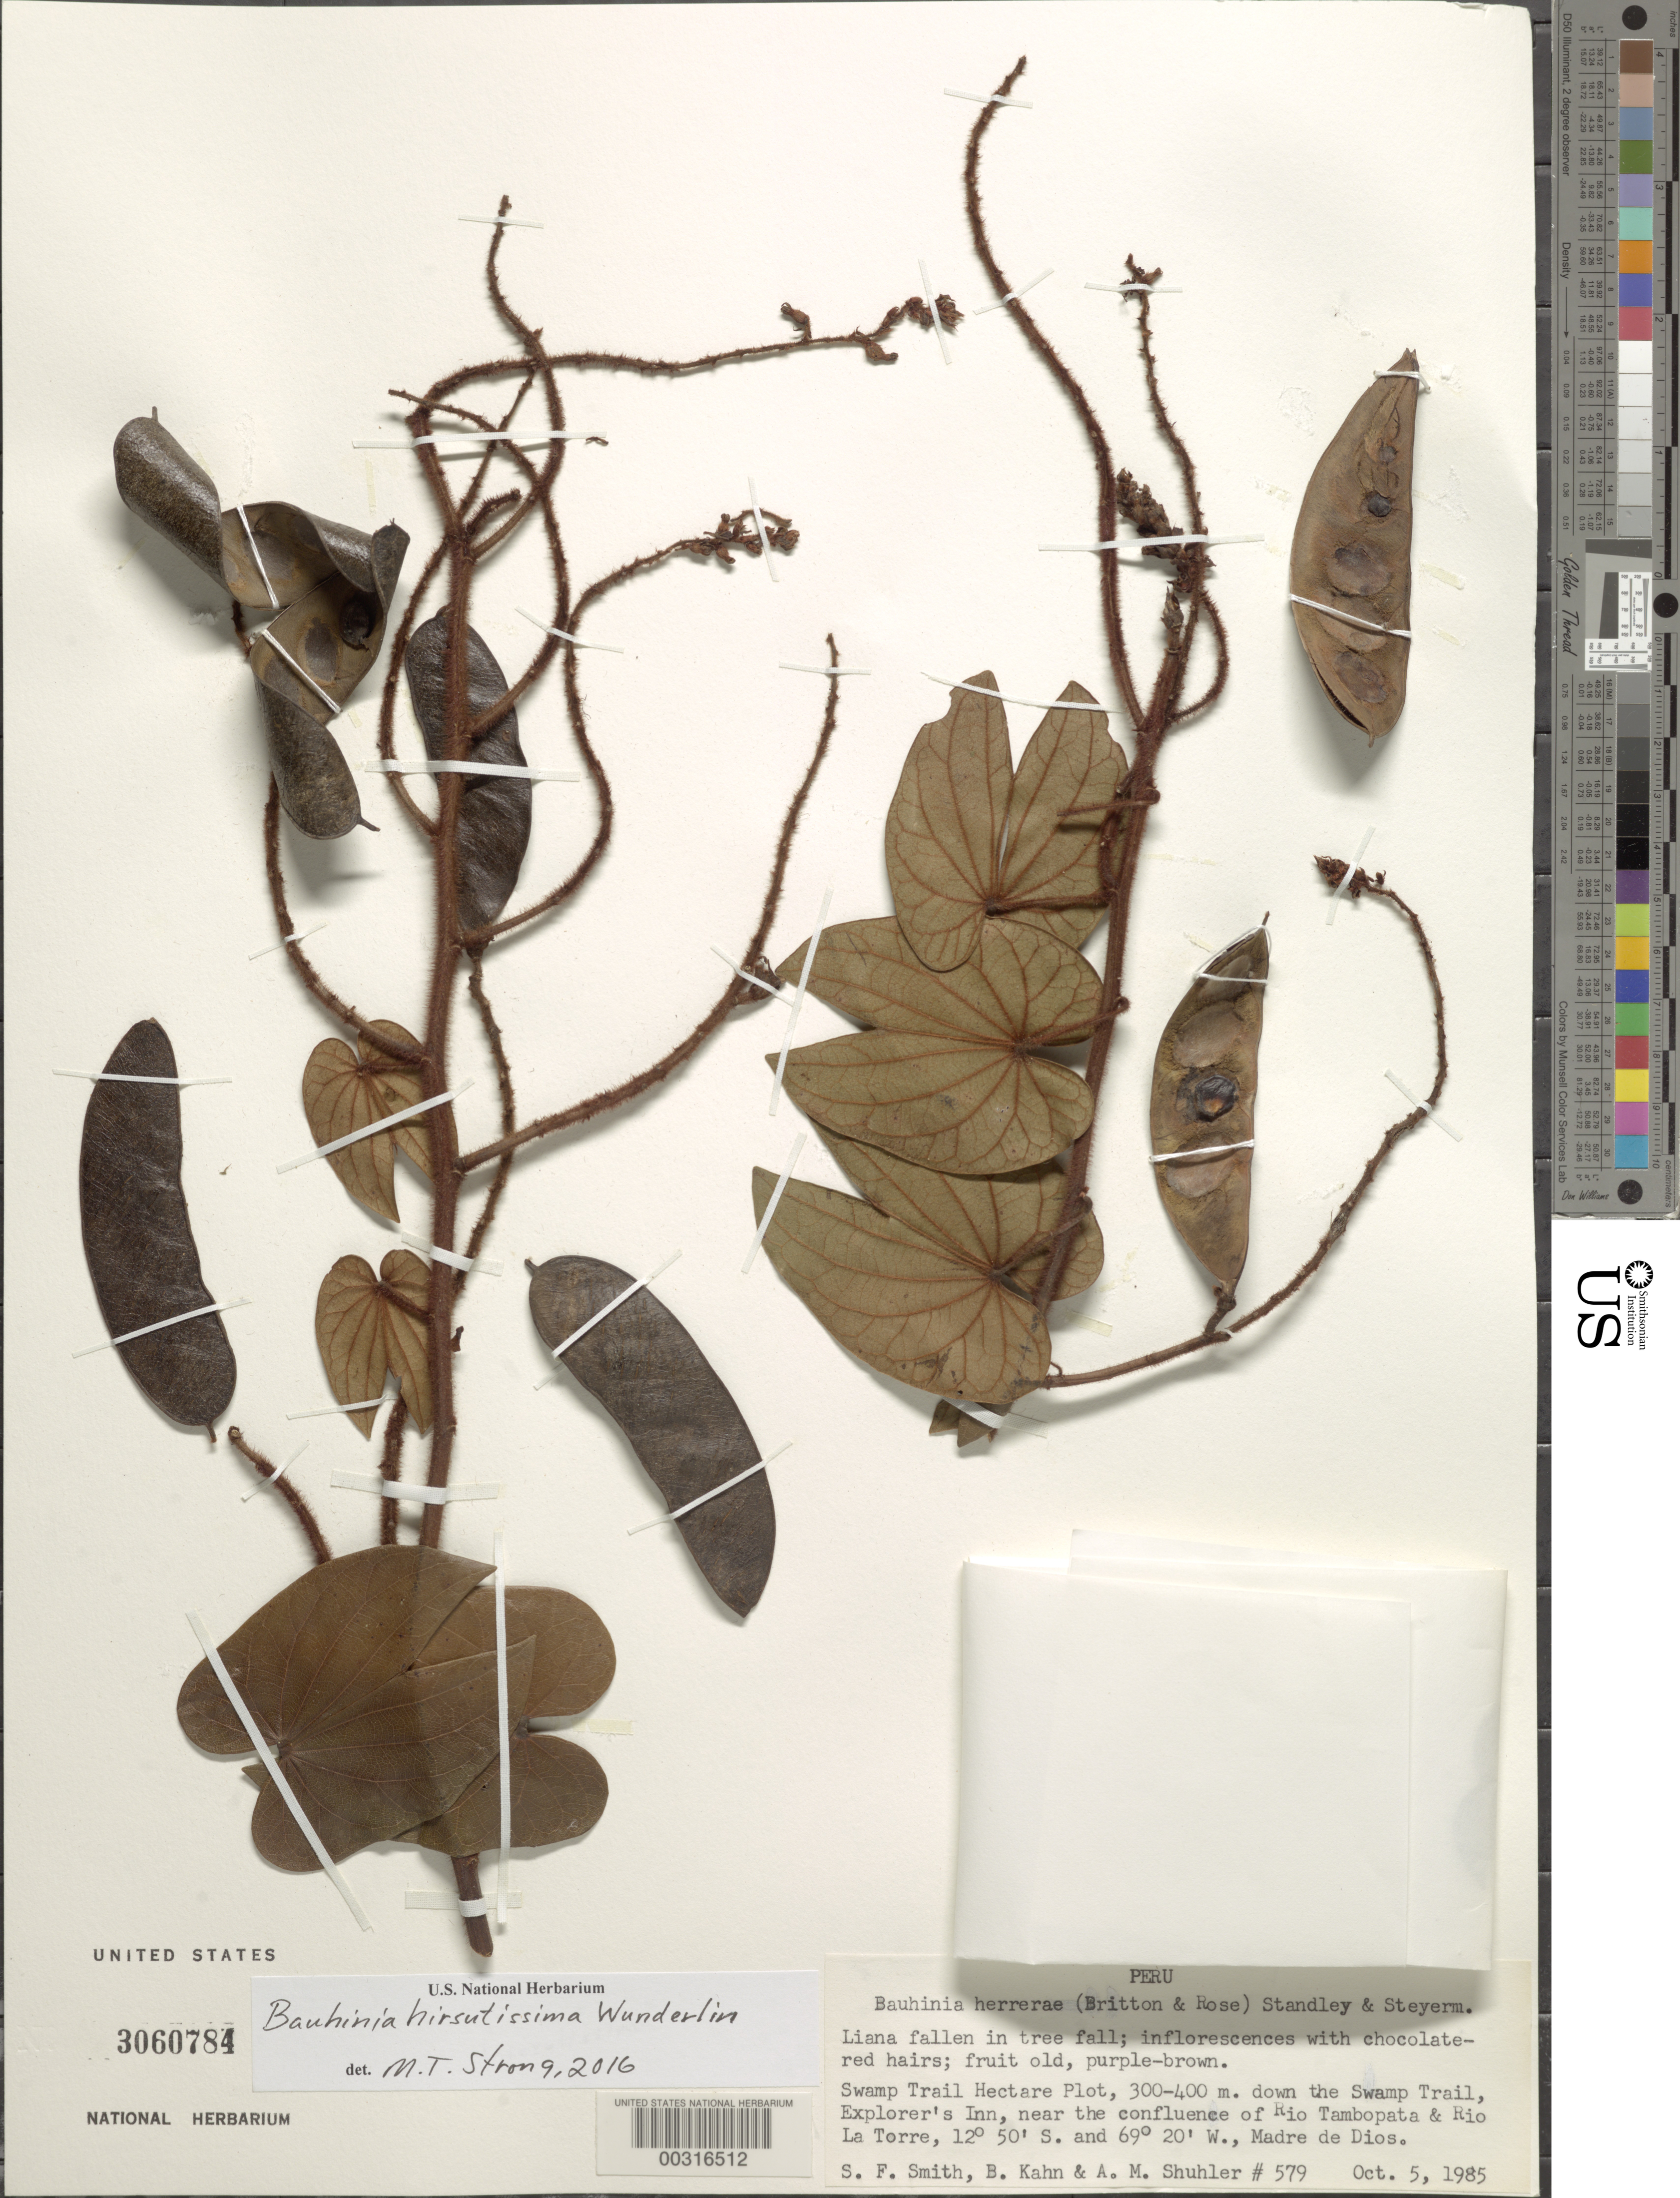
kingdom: Plantae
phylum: Tracheophyta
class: Magnoliopsida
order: Fabales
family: Fabaceae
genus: Bauhinia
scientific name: Bauhinia hirsutissima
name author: Wunderlin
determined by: Strong, M. T., (US), Smithsonian Institution - National Museum of Natural History (UNITED STATES)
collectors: S.F. Smith, B. Kahn & A. Shuhler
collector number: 579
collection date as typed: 05 Oct 1985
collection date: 1985-10-05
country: Peru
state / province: Madre de Dios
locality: Swamp trail hectare plot, down swamp trail, explorer's inn, near confluence of rios tambopata + la torre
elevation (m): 300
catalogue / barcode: US 3060784